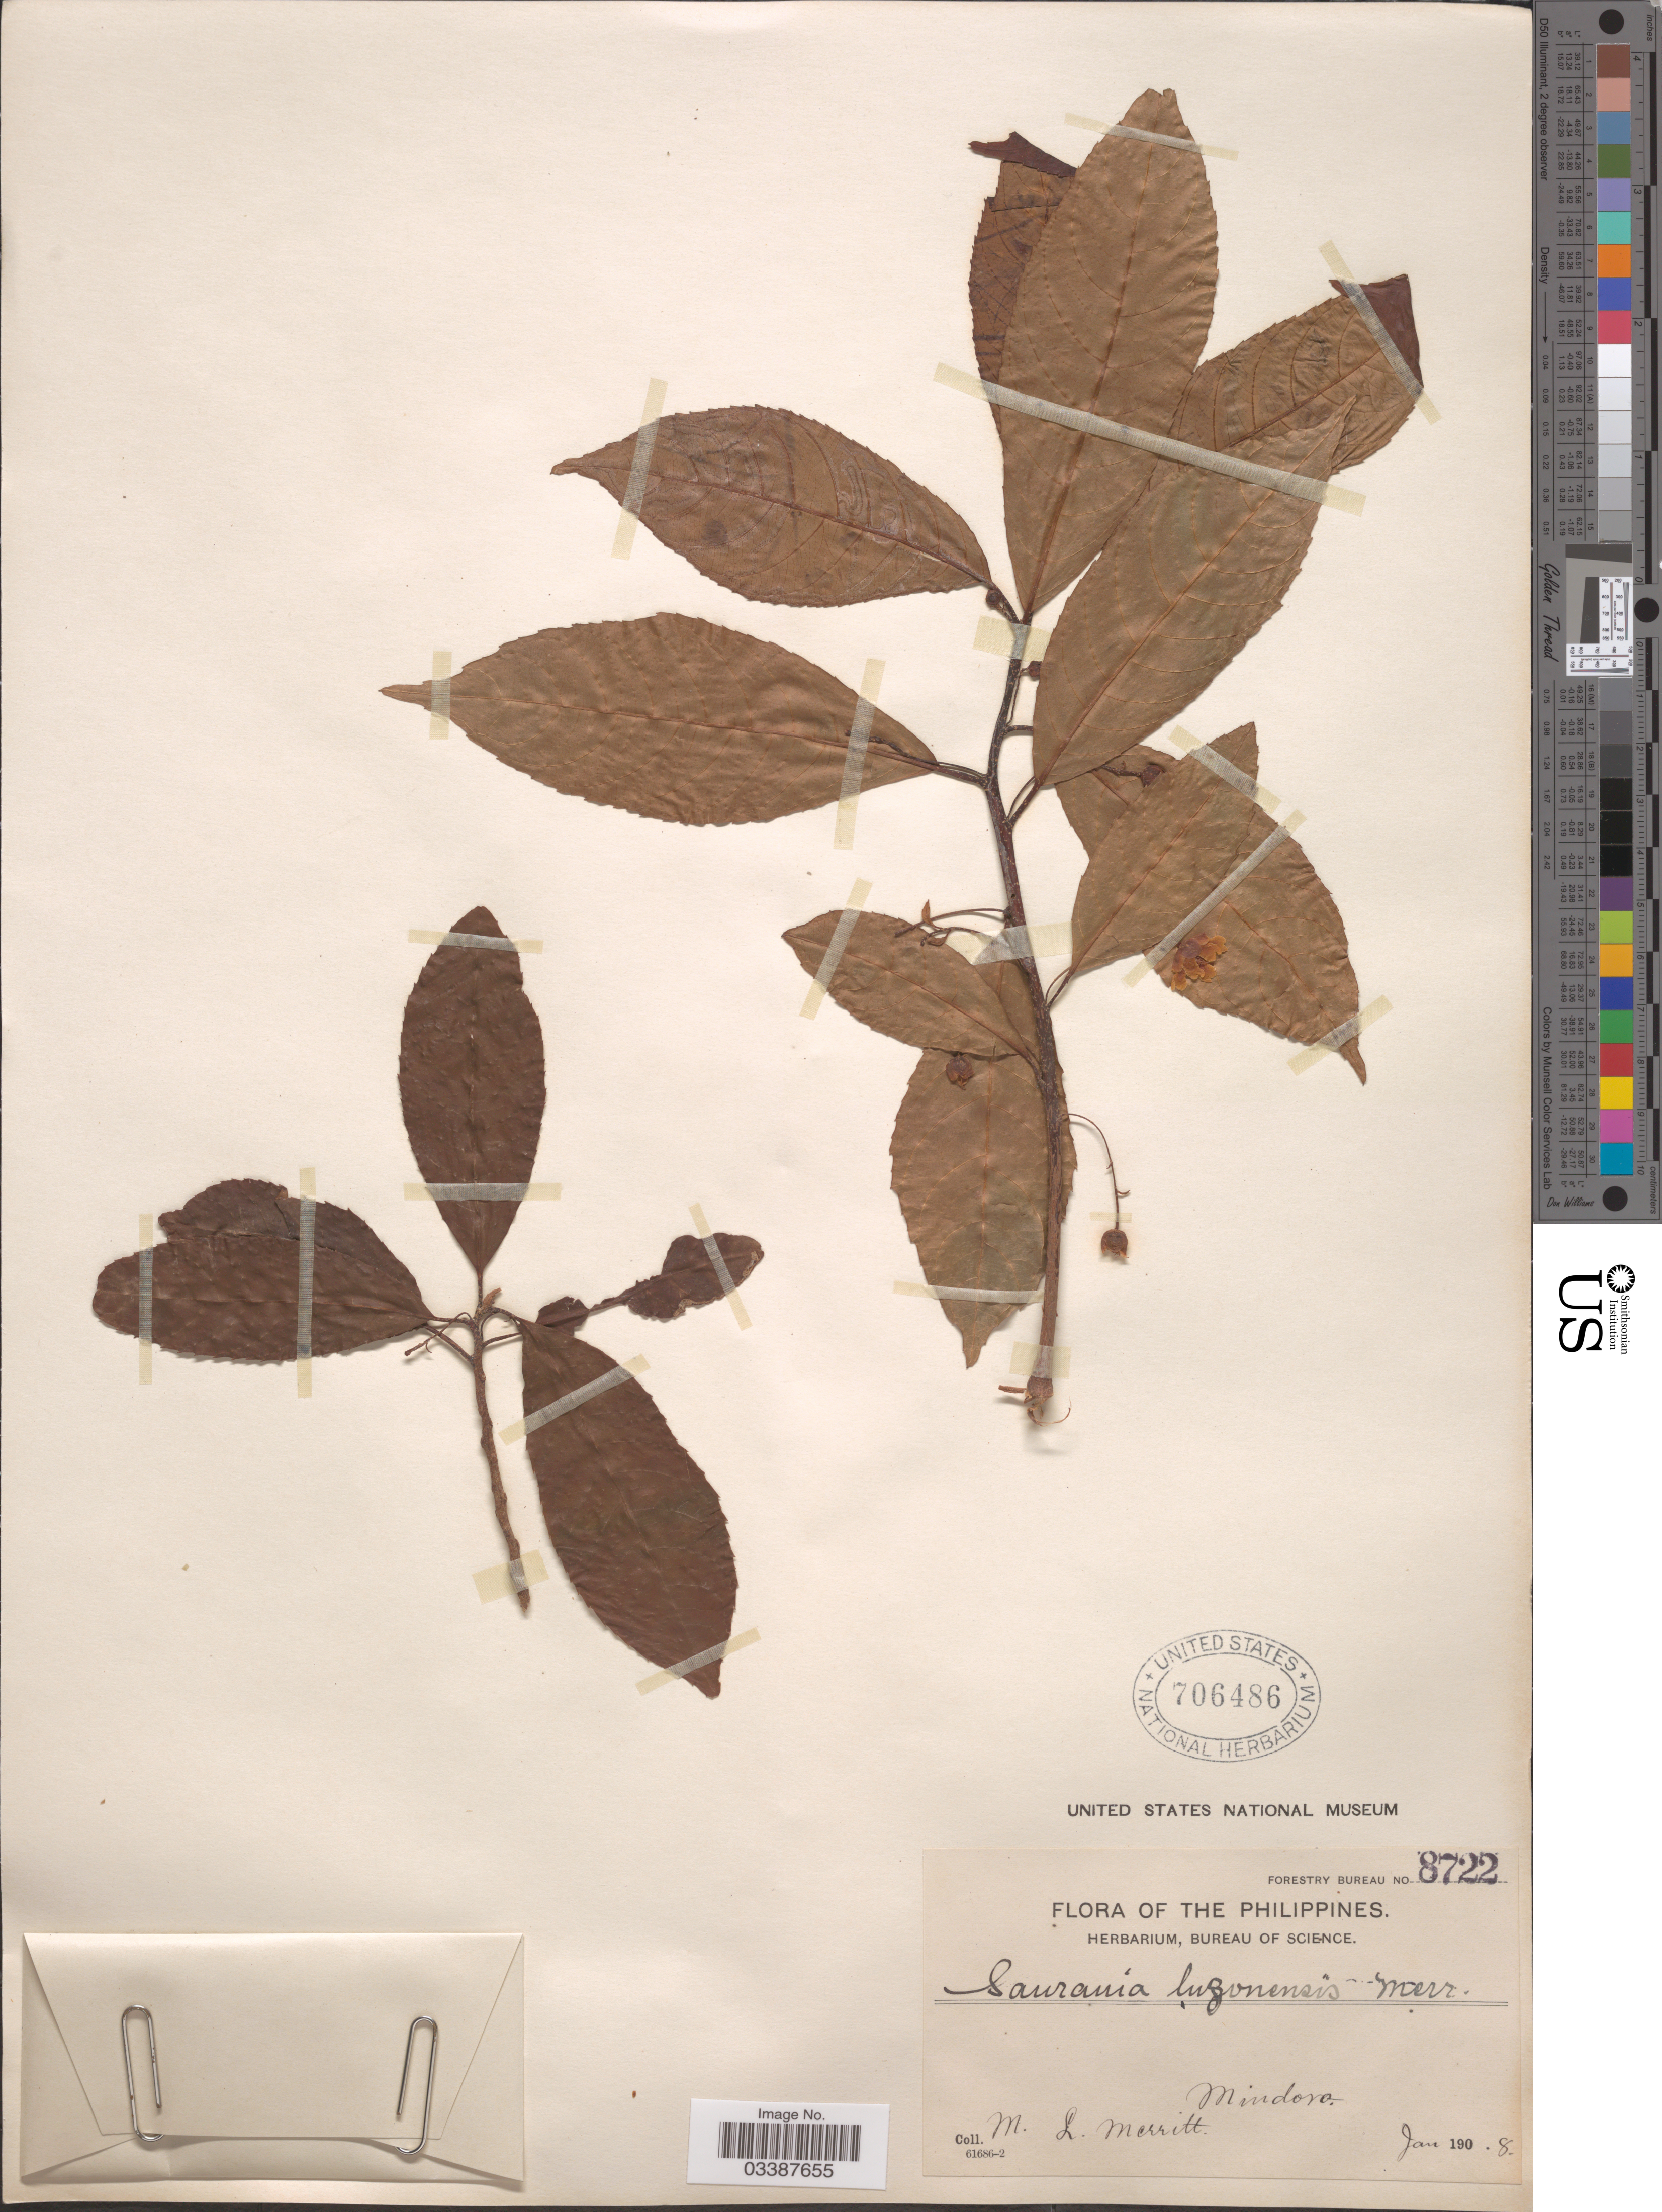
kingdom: Plantae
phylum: Tracheophyta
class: Magnoliopsida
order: Ericales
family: Actinidiaceae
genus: Saurauia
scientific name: Saurauia luzoniensis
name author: Merr.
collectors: M. L. Merritt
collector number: Forestry Bureau 8722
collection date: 1908-01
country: Philippines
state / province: Mimaropa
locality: Mindoro.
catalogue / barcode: US 706486